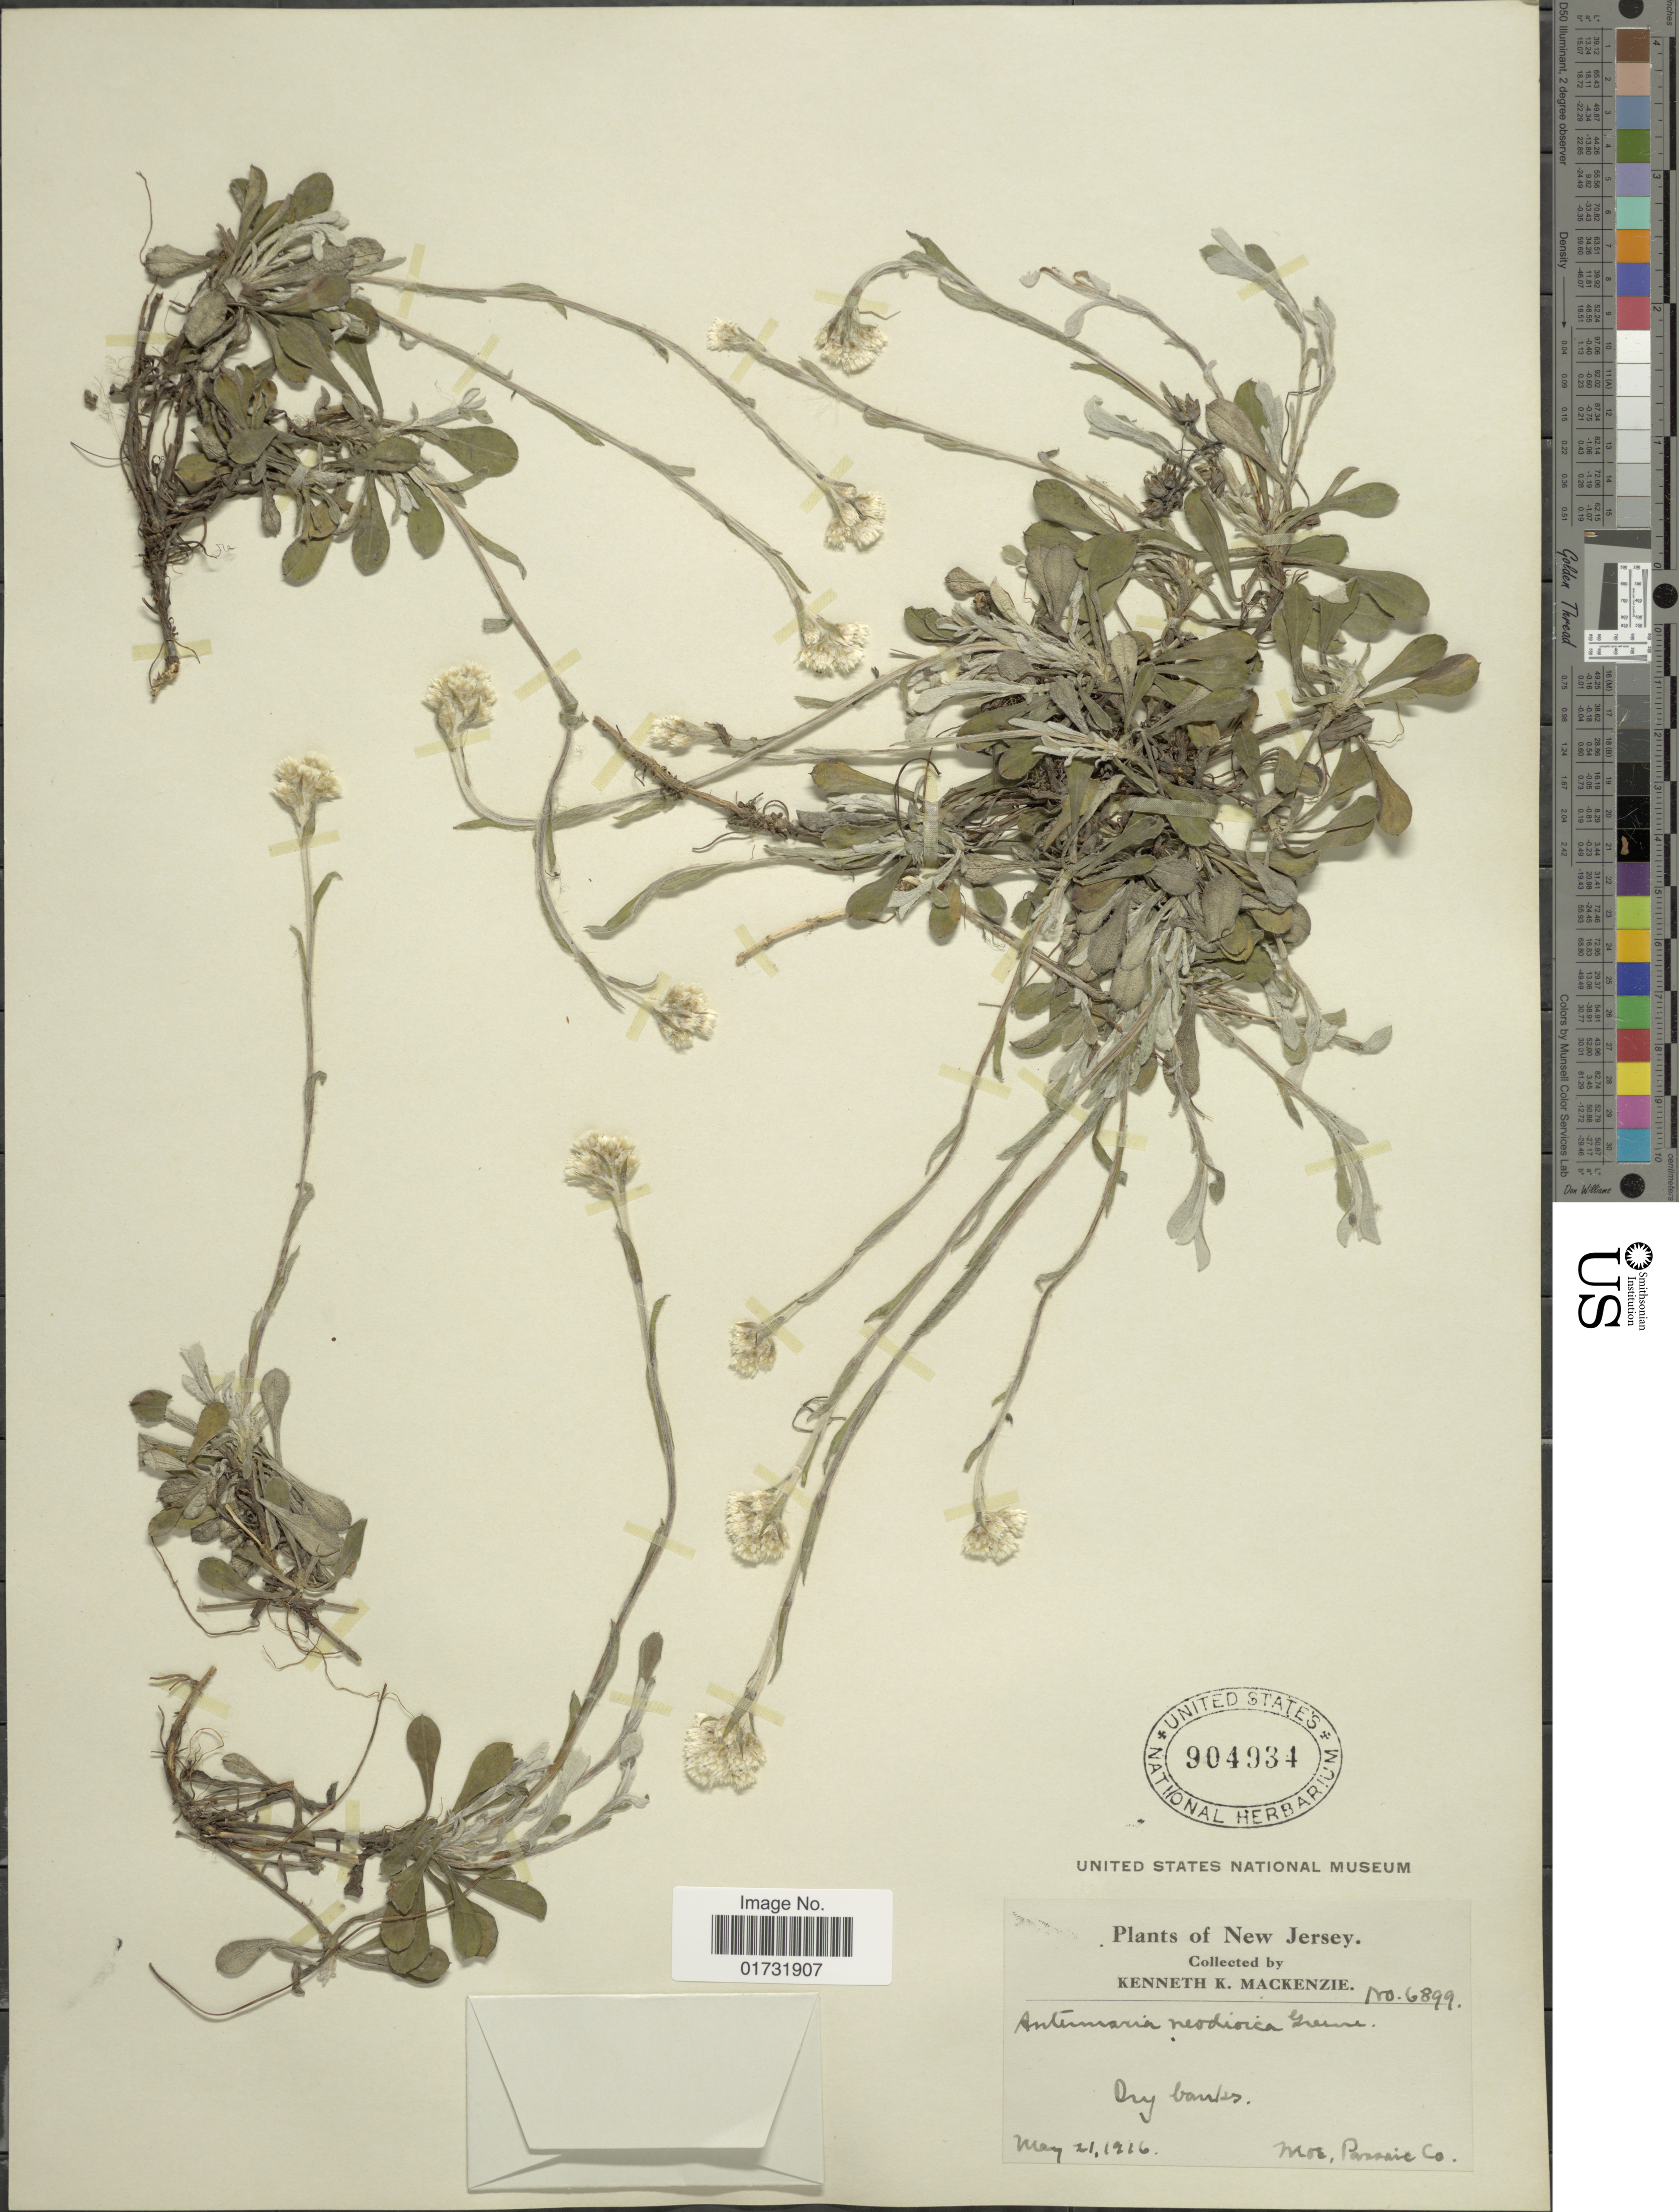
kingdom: Plantae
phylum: Tracheophyta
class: Magnoliopsida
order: Asterales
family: Asteraceae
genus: Antennaria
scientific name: Antennaria neodioica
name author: Greene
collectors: K. K. Mackenzie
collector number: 6899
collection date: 1916-05-21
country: United States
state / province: New Jersey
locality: Mos, Prairie Co.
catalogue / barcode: US 904934